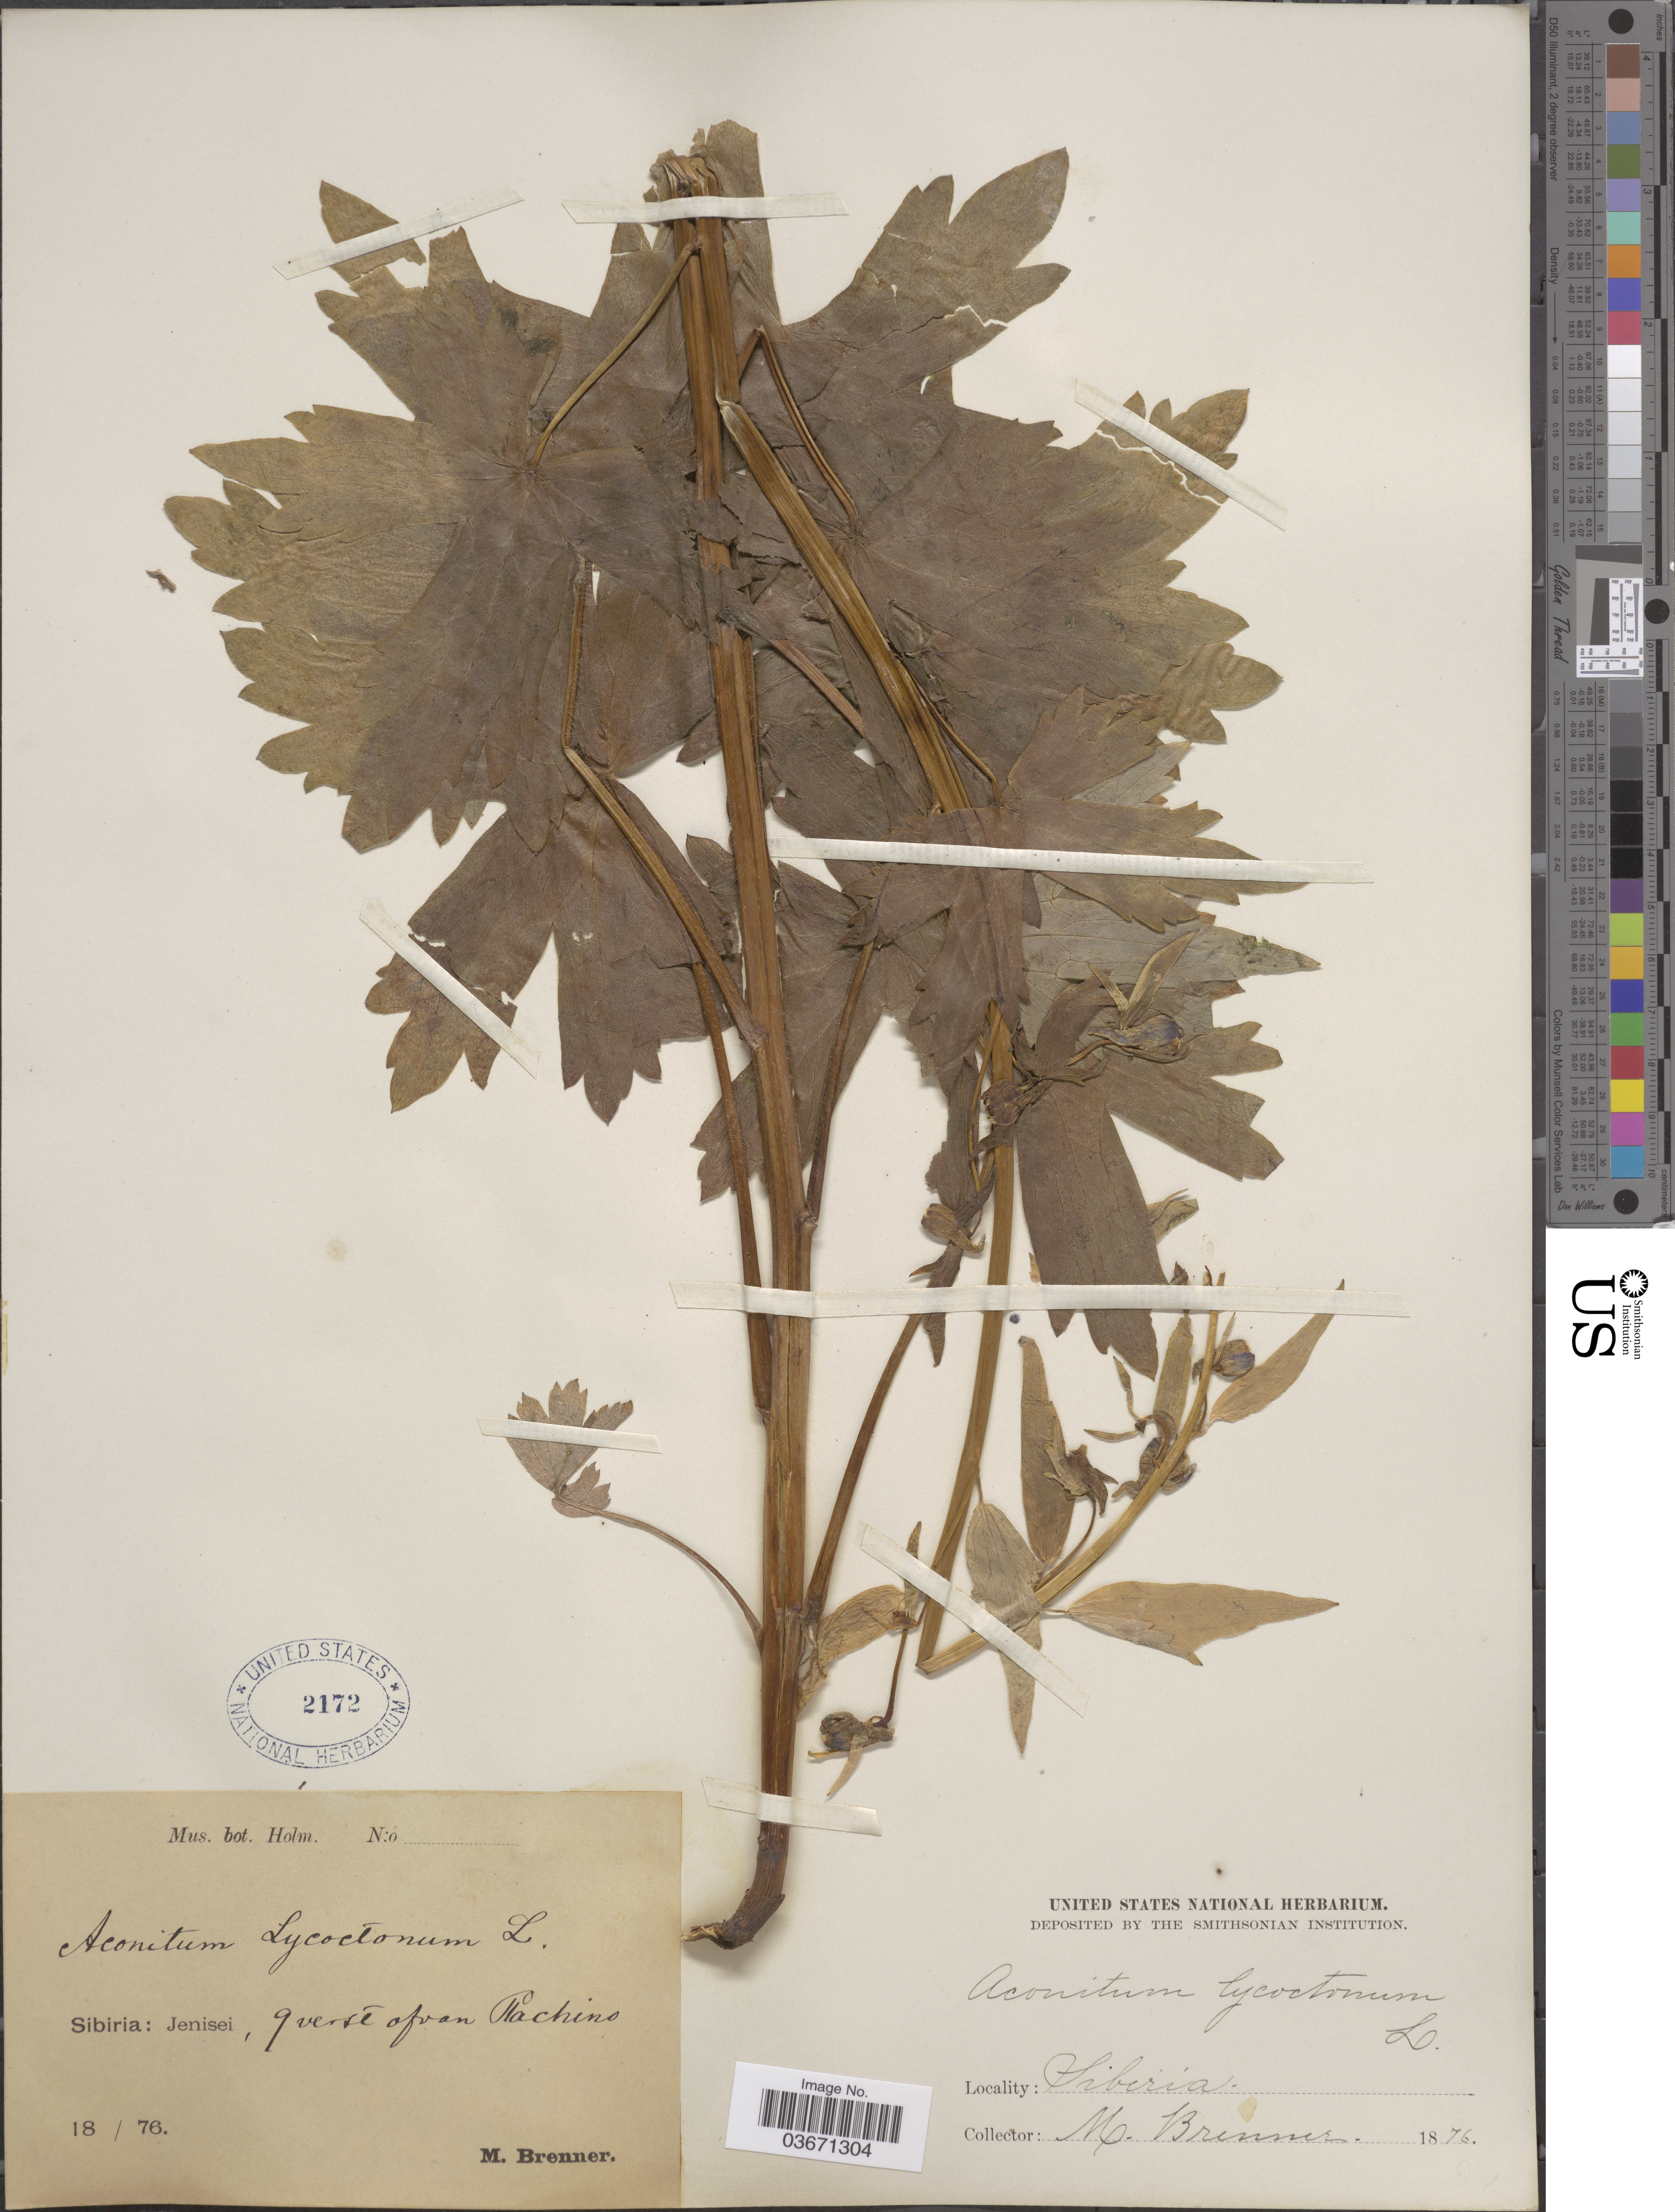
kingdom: Plantae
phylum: Tracheophyta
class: Magnoliopsida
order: Ranunculales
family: Ranunculaceae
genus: Aconitum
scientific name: Aconitum lycoctonum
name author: L.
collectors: M. Brenner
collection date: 1876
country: Russian Federation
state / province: Krasnoyarsk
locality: Sibiria: Jenisei, 9.6 km from Pashino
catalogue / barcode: US 2172